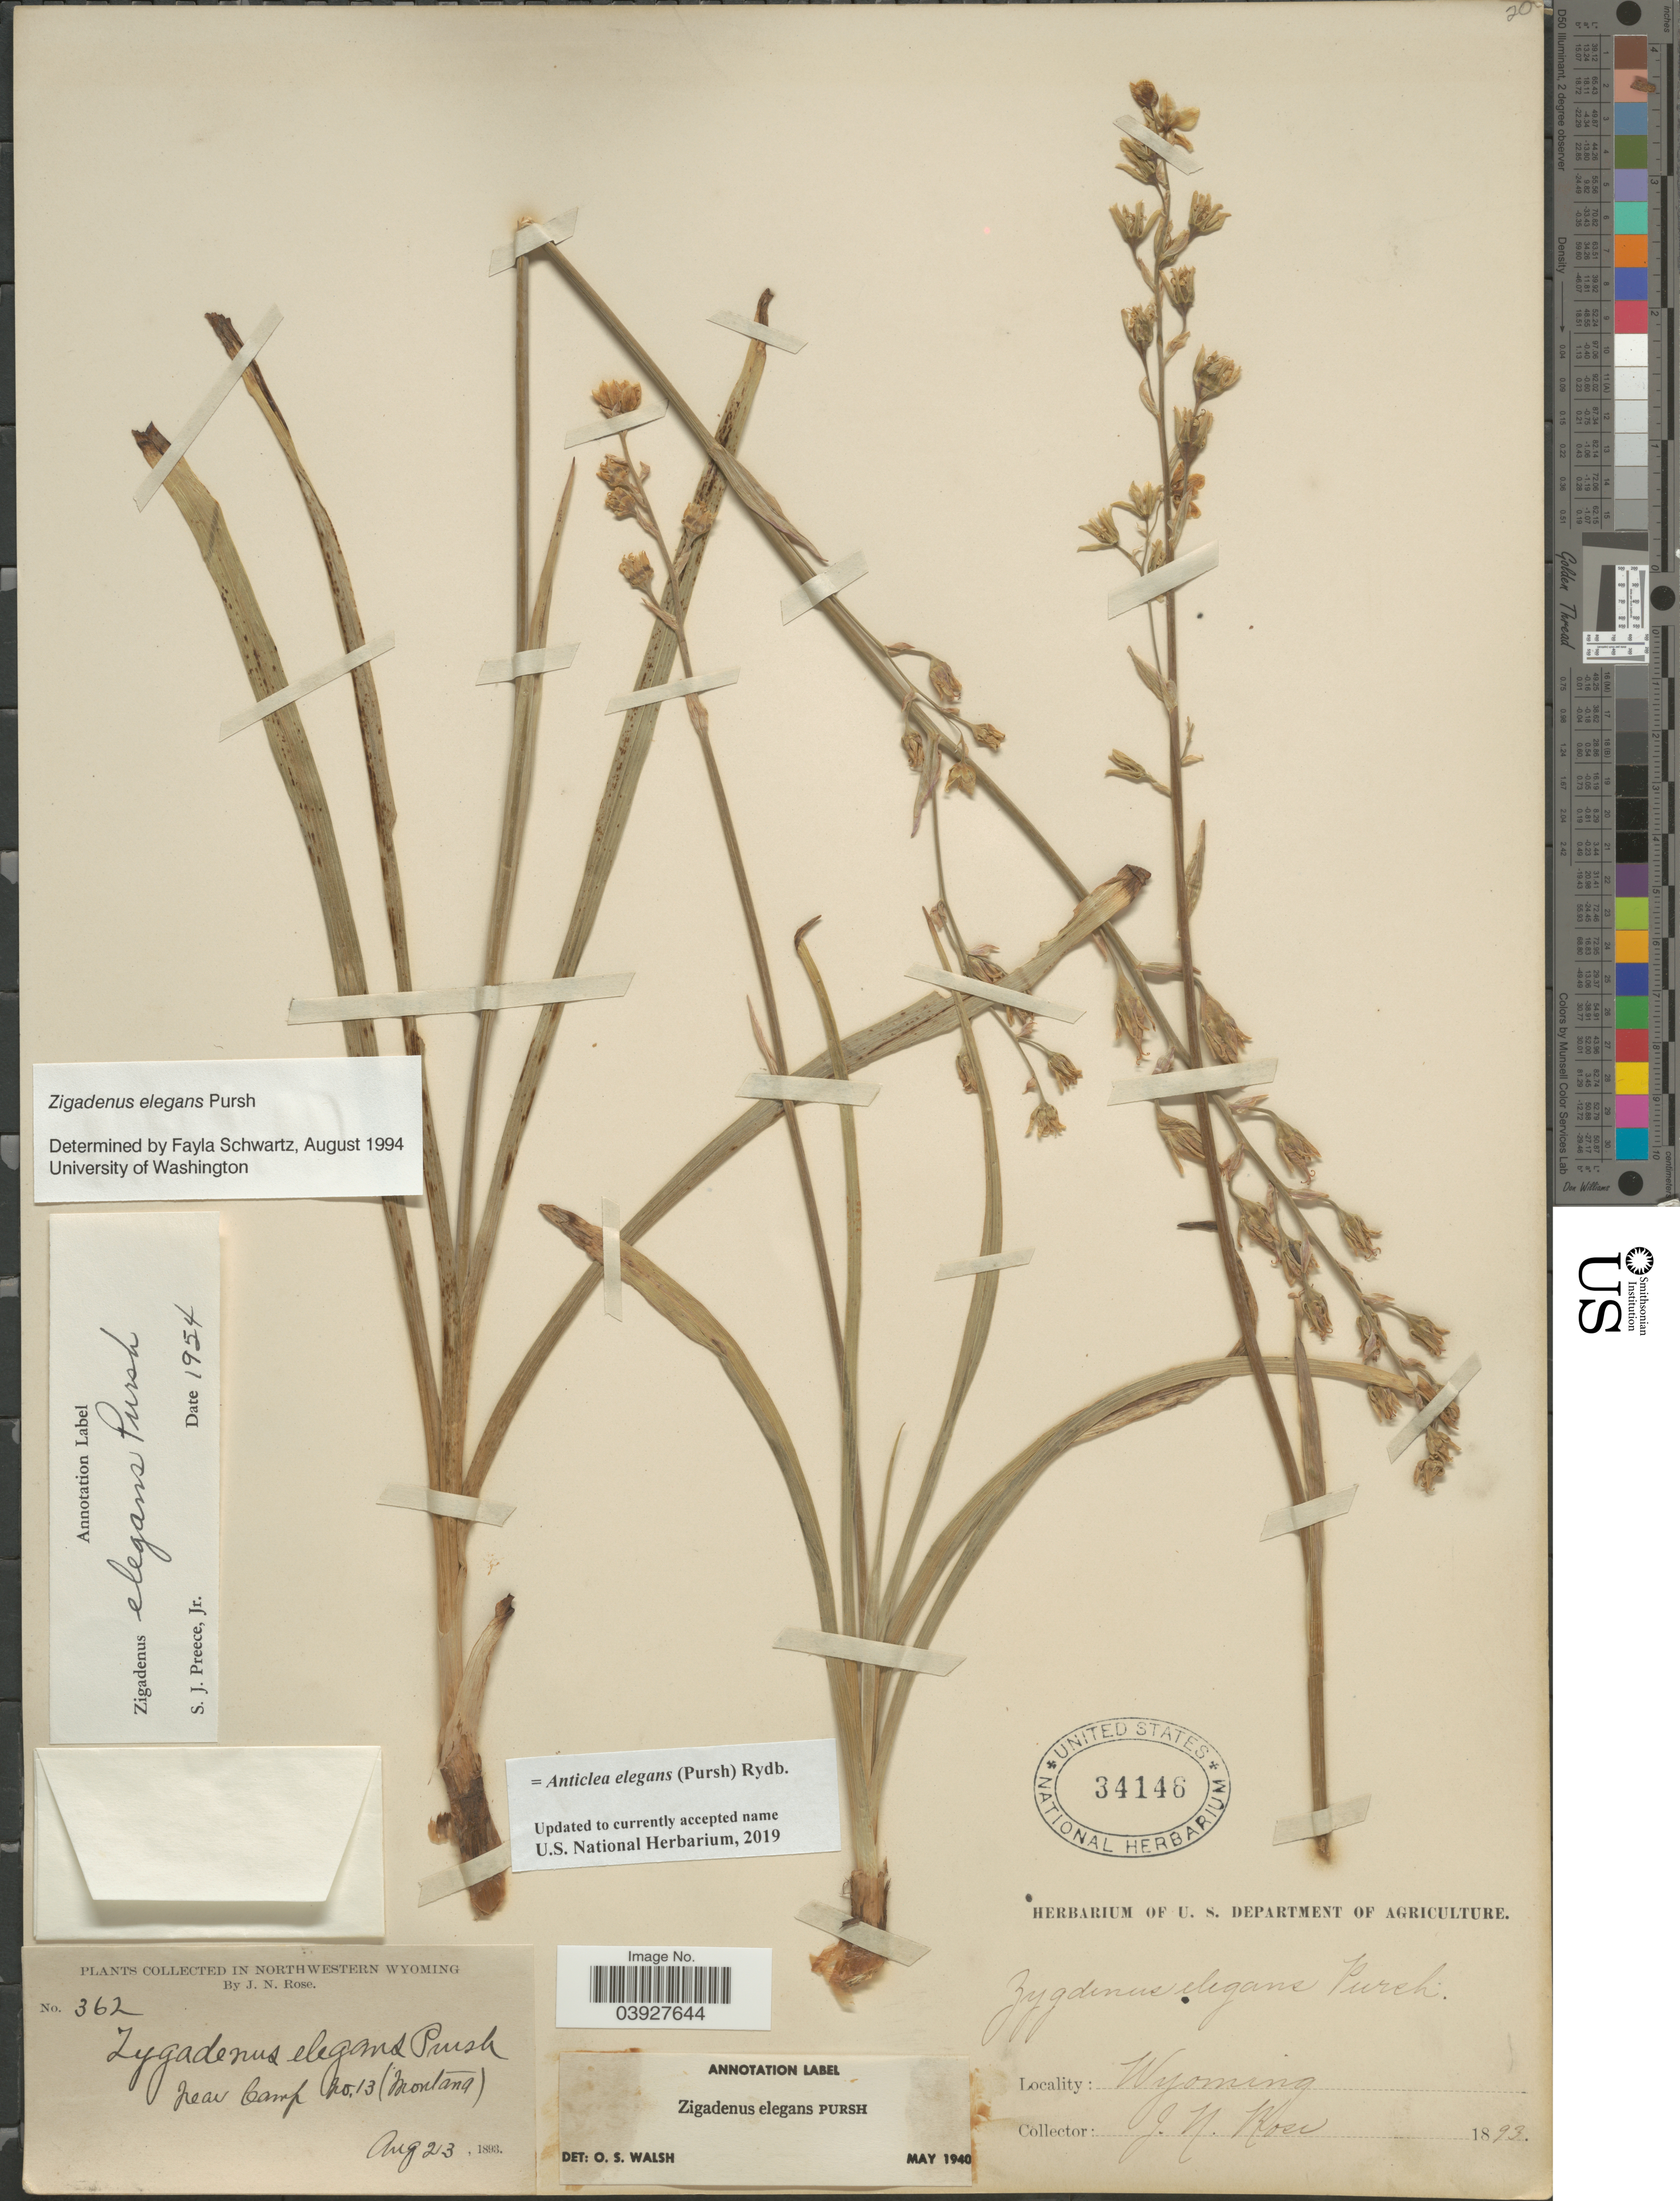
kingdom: Plantae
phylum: Tracheophyta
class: Liliopsida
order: Liliales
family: Melanthiaceae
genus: Anticlea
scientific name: Anticlea elegans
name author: (Pursh) Rydb.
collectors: J. N. Rose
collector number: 362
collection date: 1893-08-23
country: United States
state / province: Wyoming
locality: Northwestern Wyoming. Near Camp no. 13 (Montana).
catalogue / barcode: US 34146